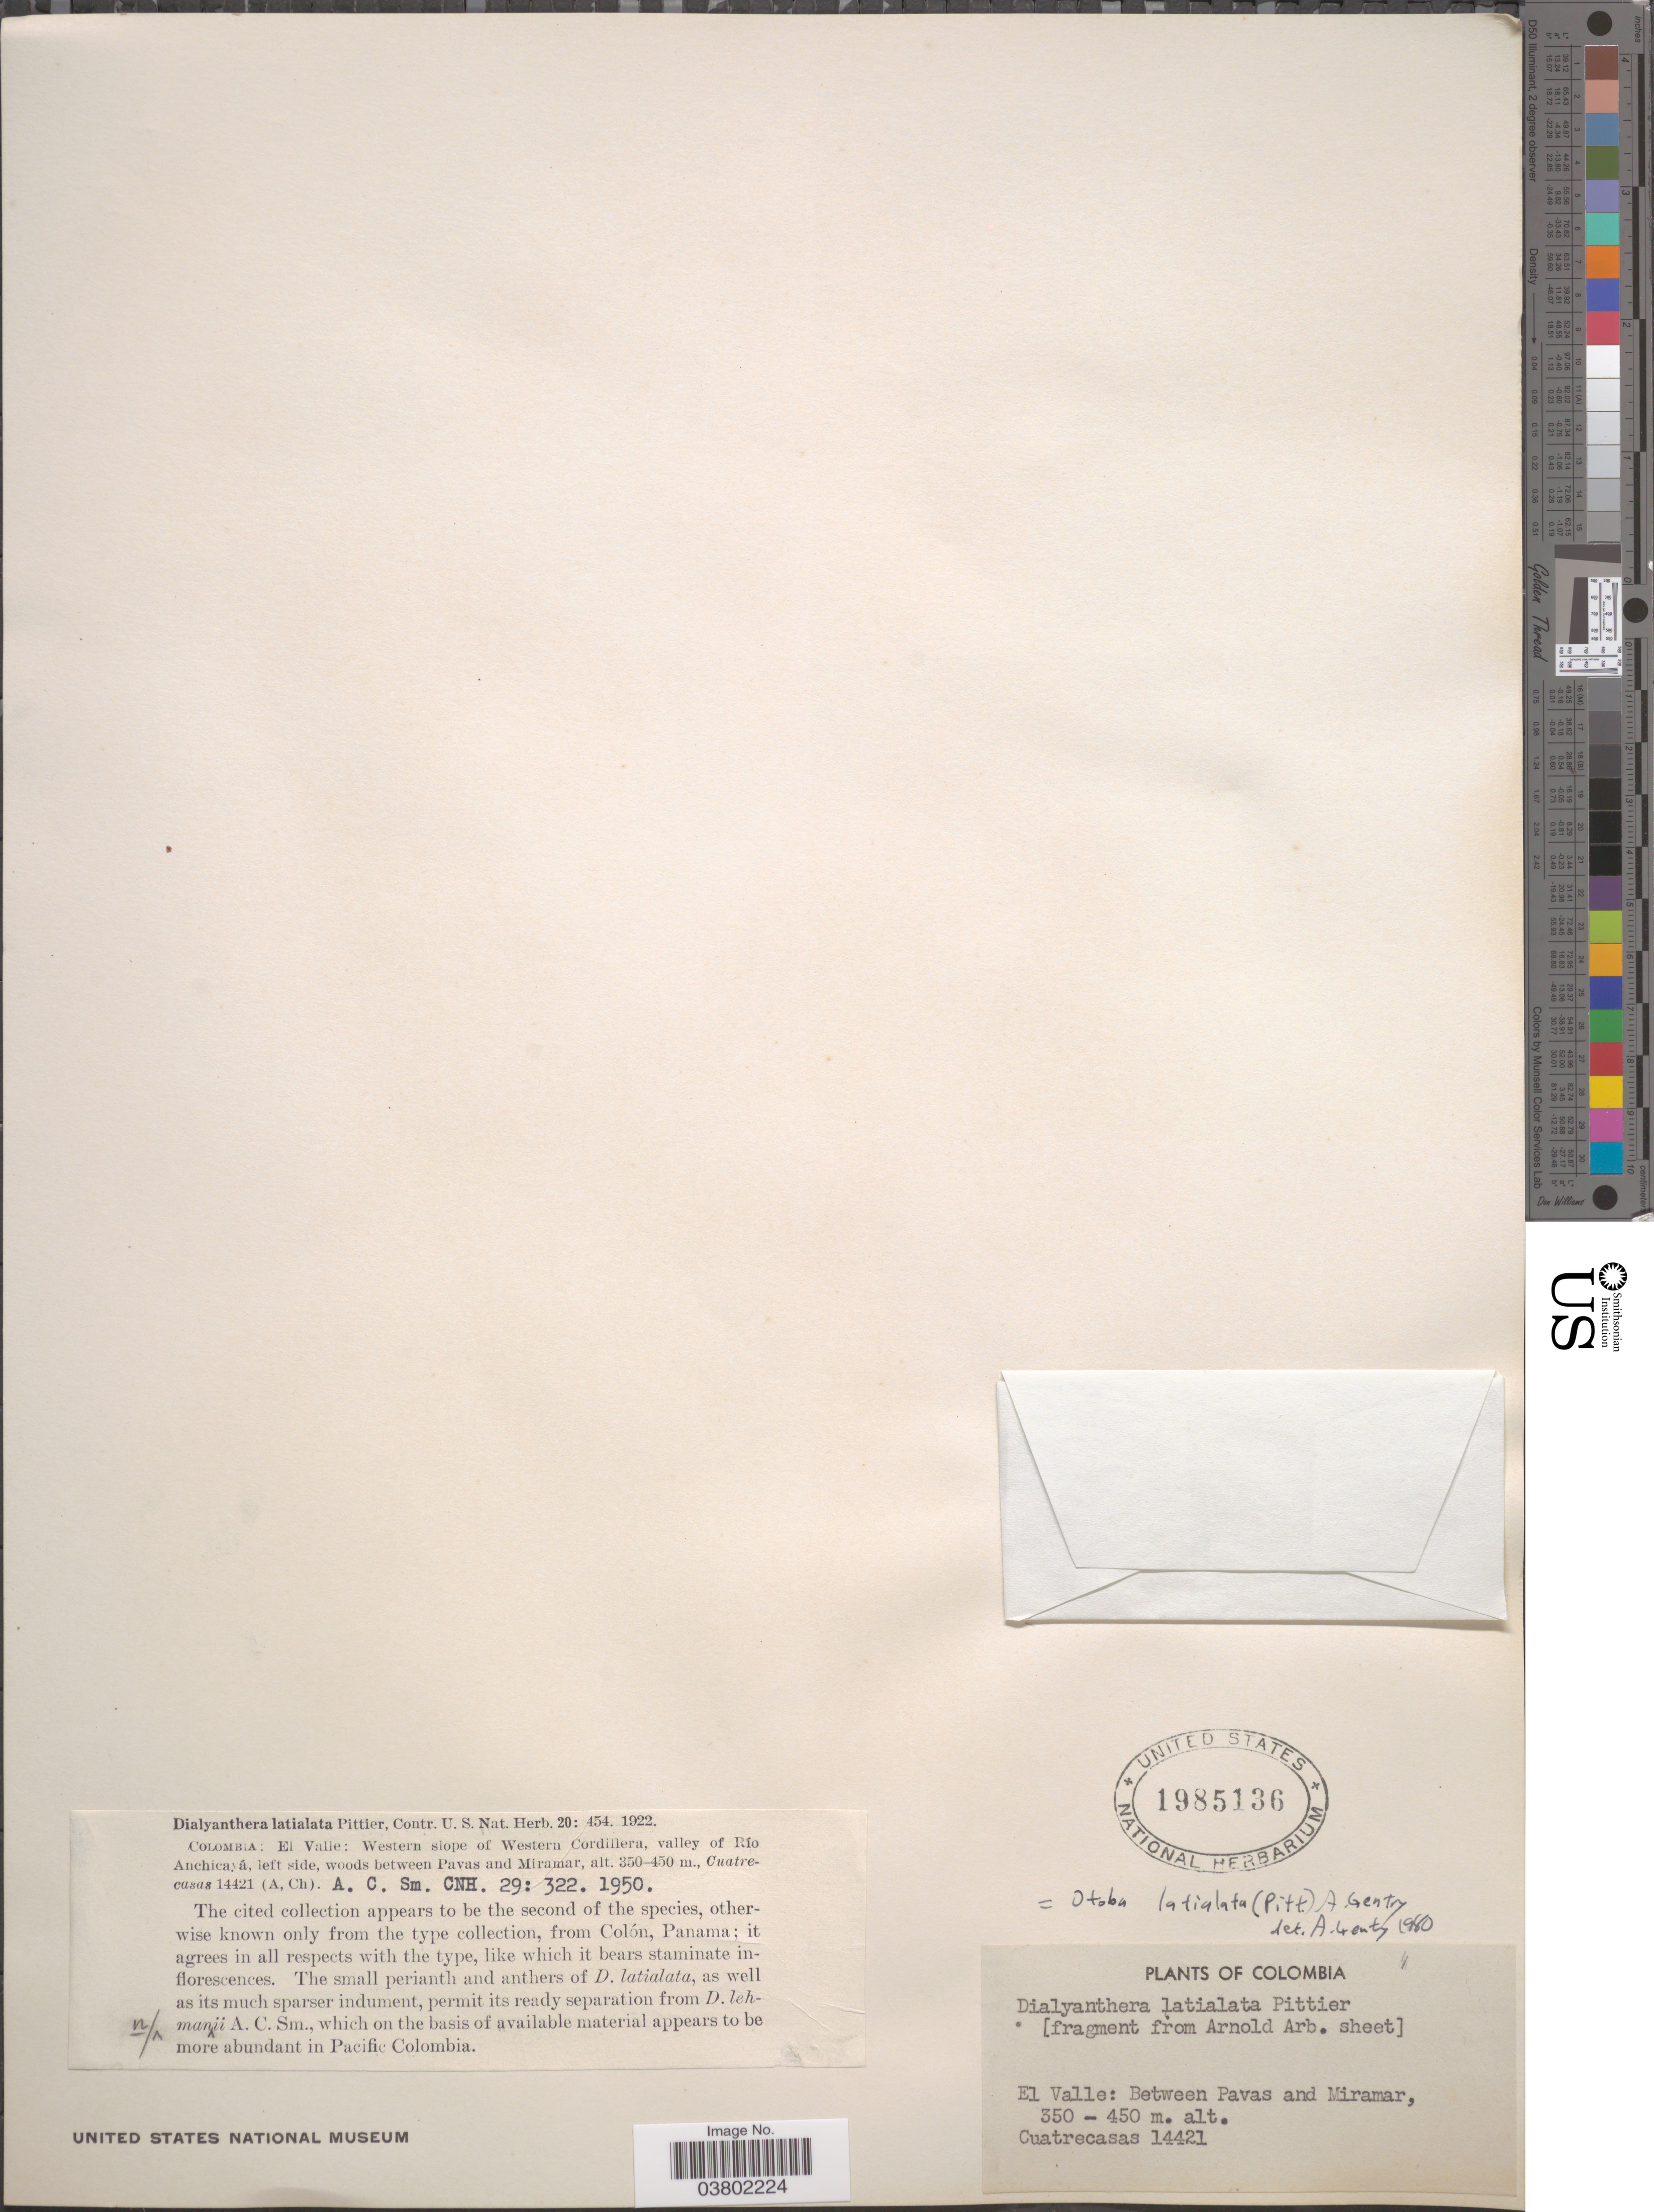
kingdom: Plantae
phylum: Tracheophyta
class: Magnoliopsida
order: Magnoliales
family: Myristicaceae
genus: Otoba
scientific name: Otoba latialata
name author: (Pittier) A.H. Gentry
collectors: Cuatrecasas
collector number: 14421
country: Colombia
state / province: Valle del Cauca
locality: El Valle: Between Pavas and Miramar. Western slope of Western Cordillera, valley of Río Anchicayá, left side, woods between Pavas and Miramar.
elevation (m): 350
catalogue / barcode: US 1985136